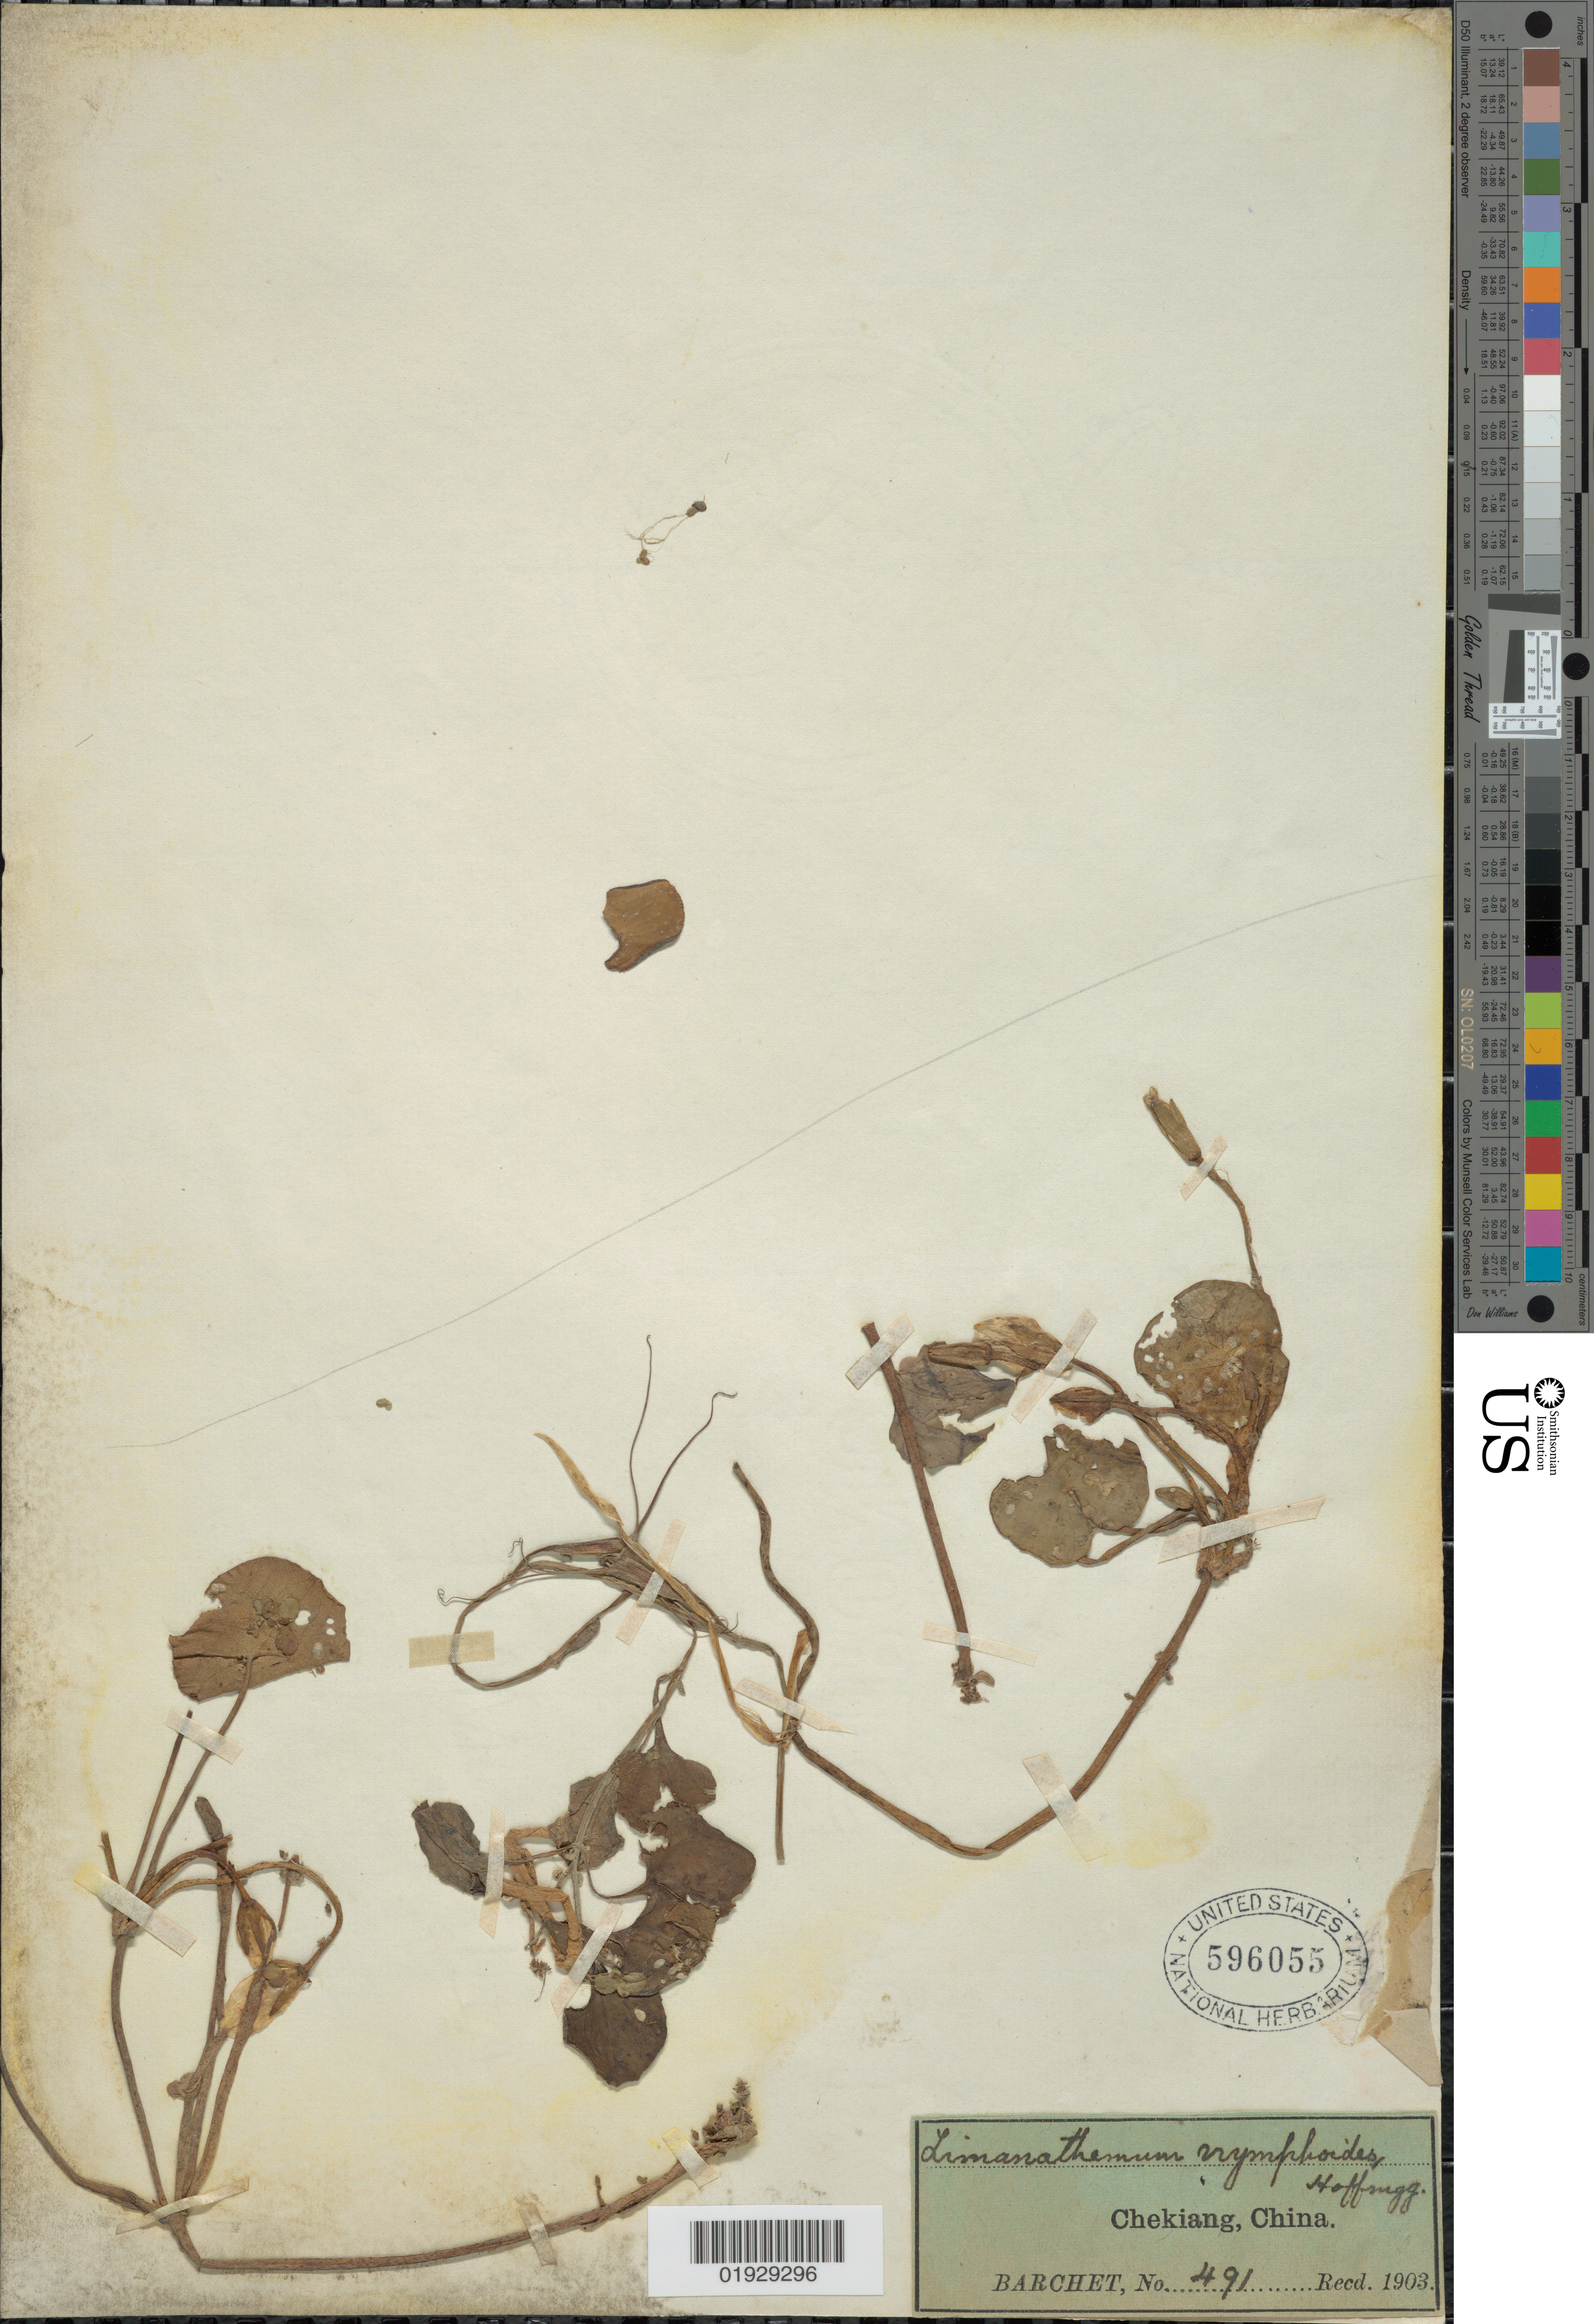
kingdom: Plantae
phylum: Tracheophyta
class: Magnoliopsida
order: Asterales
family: Menyanthaceae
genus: Nymphoides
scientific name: Nymphoides peltata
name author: (J.F. Gmel.) Britton & Rendle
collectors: Barchet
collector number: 491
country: China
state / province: Zhejiang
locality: Chekiang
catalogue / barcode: US 596055